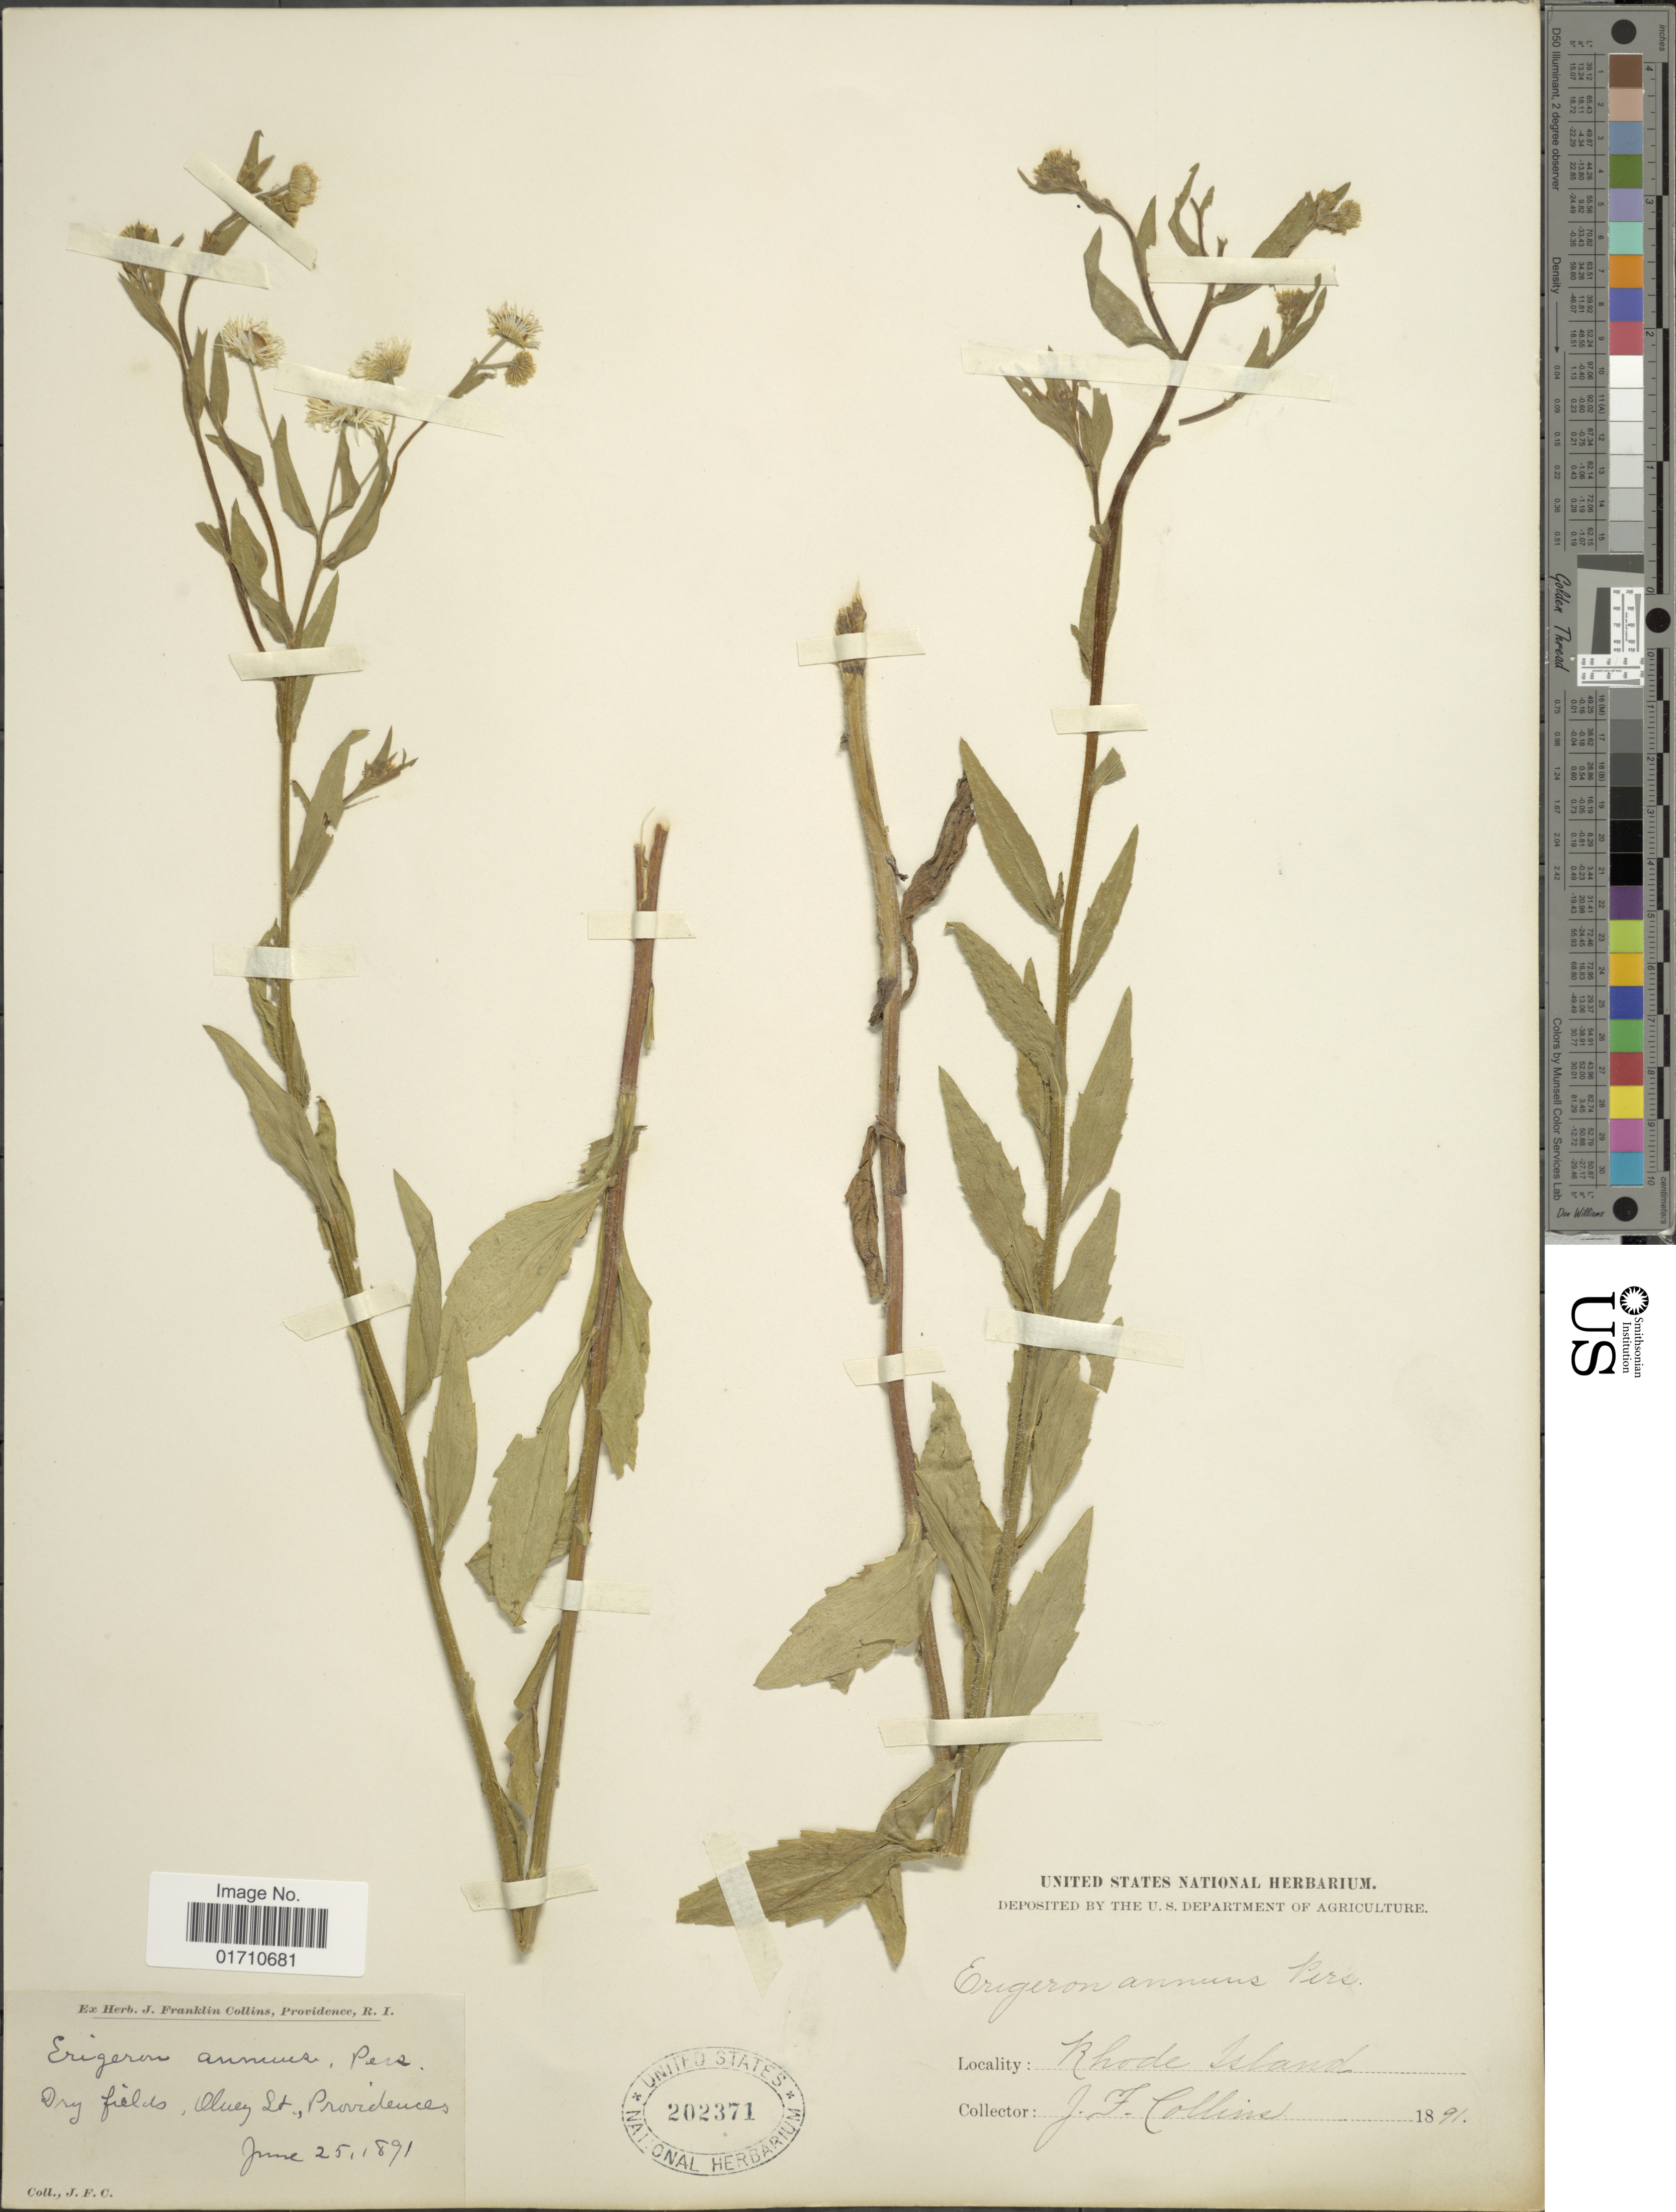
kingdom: Plantae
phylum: Tracheophyta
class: Magnoliopsida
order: Asterales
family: Asteraceae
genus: Erigeron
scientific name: Erigeron annuus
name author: (L.) Pers.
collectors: J. Collins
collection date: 1891-06-25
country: United States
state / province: Rhode Island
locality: Dry fields, Olney St., Providences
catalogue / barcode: US 202371